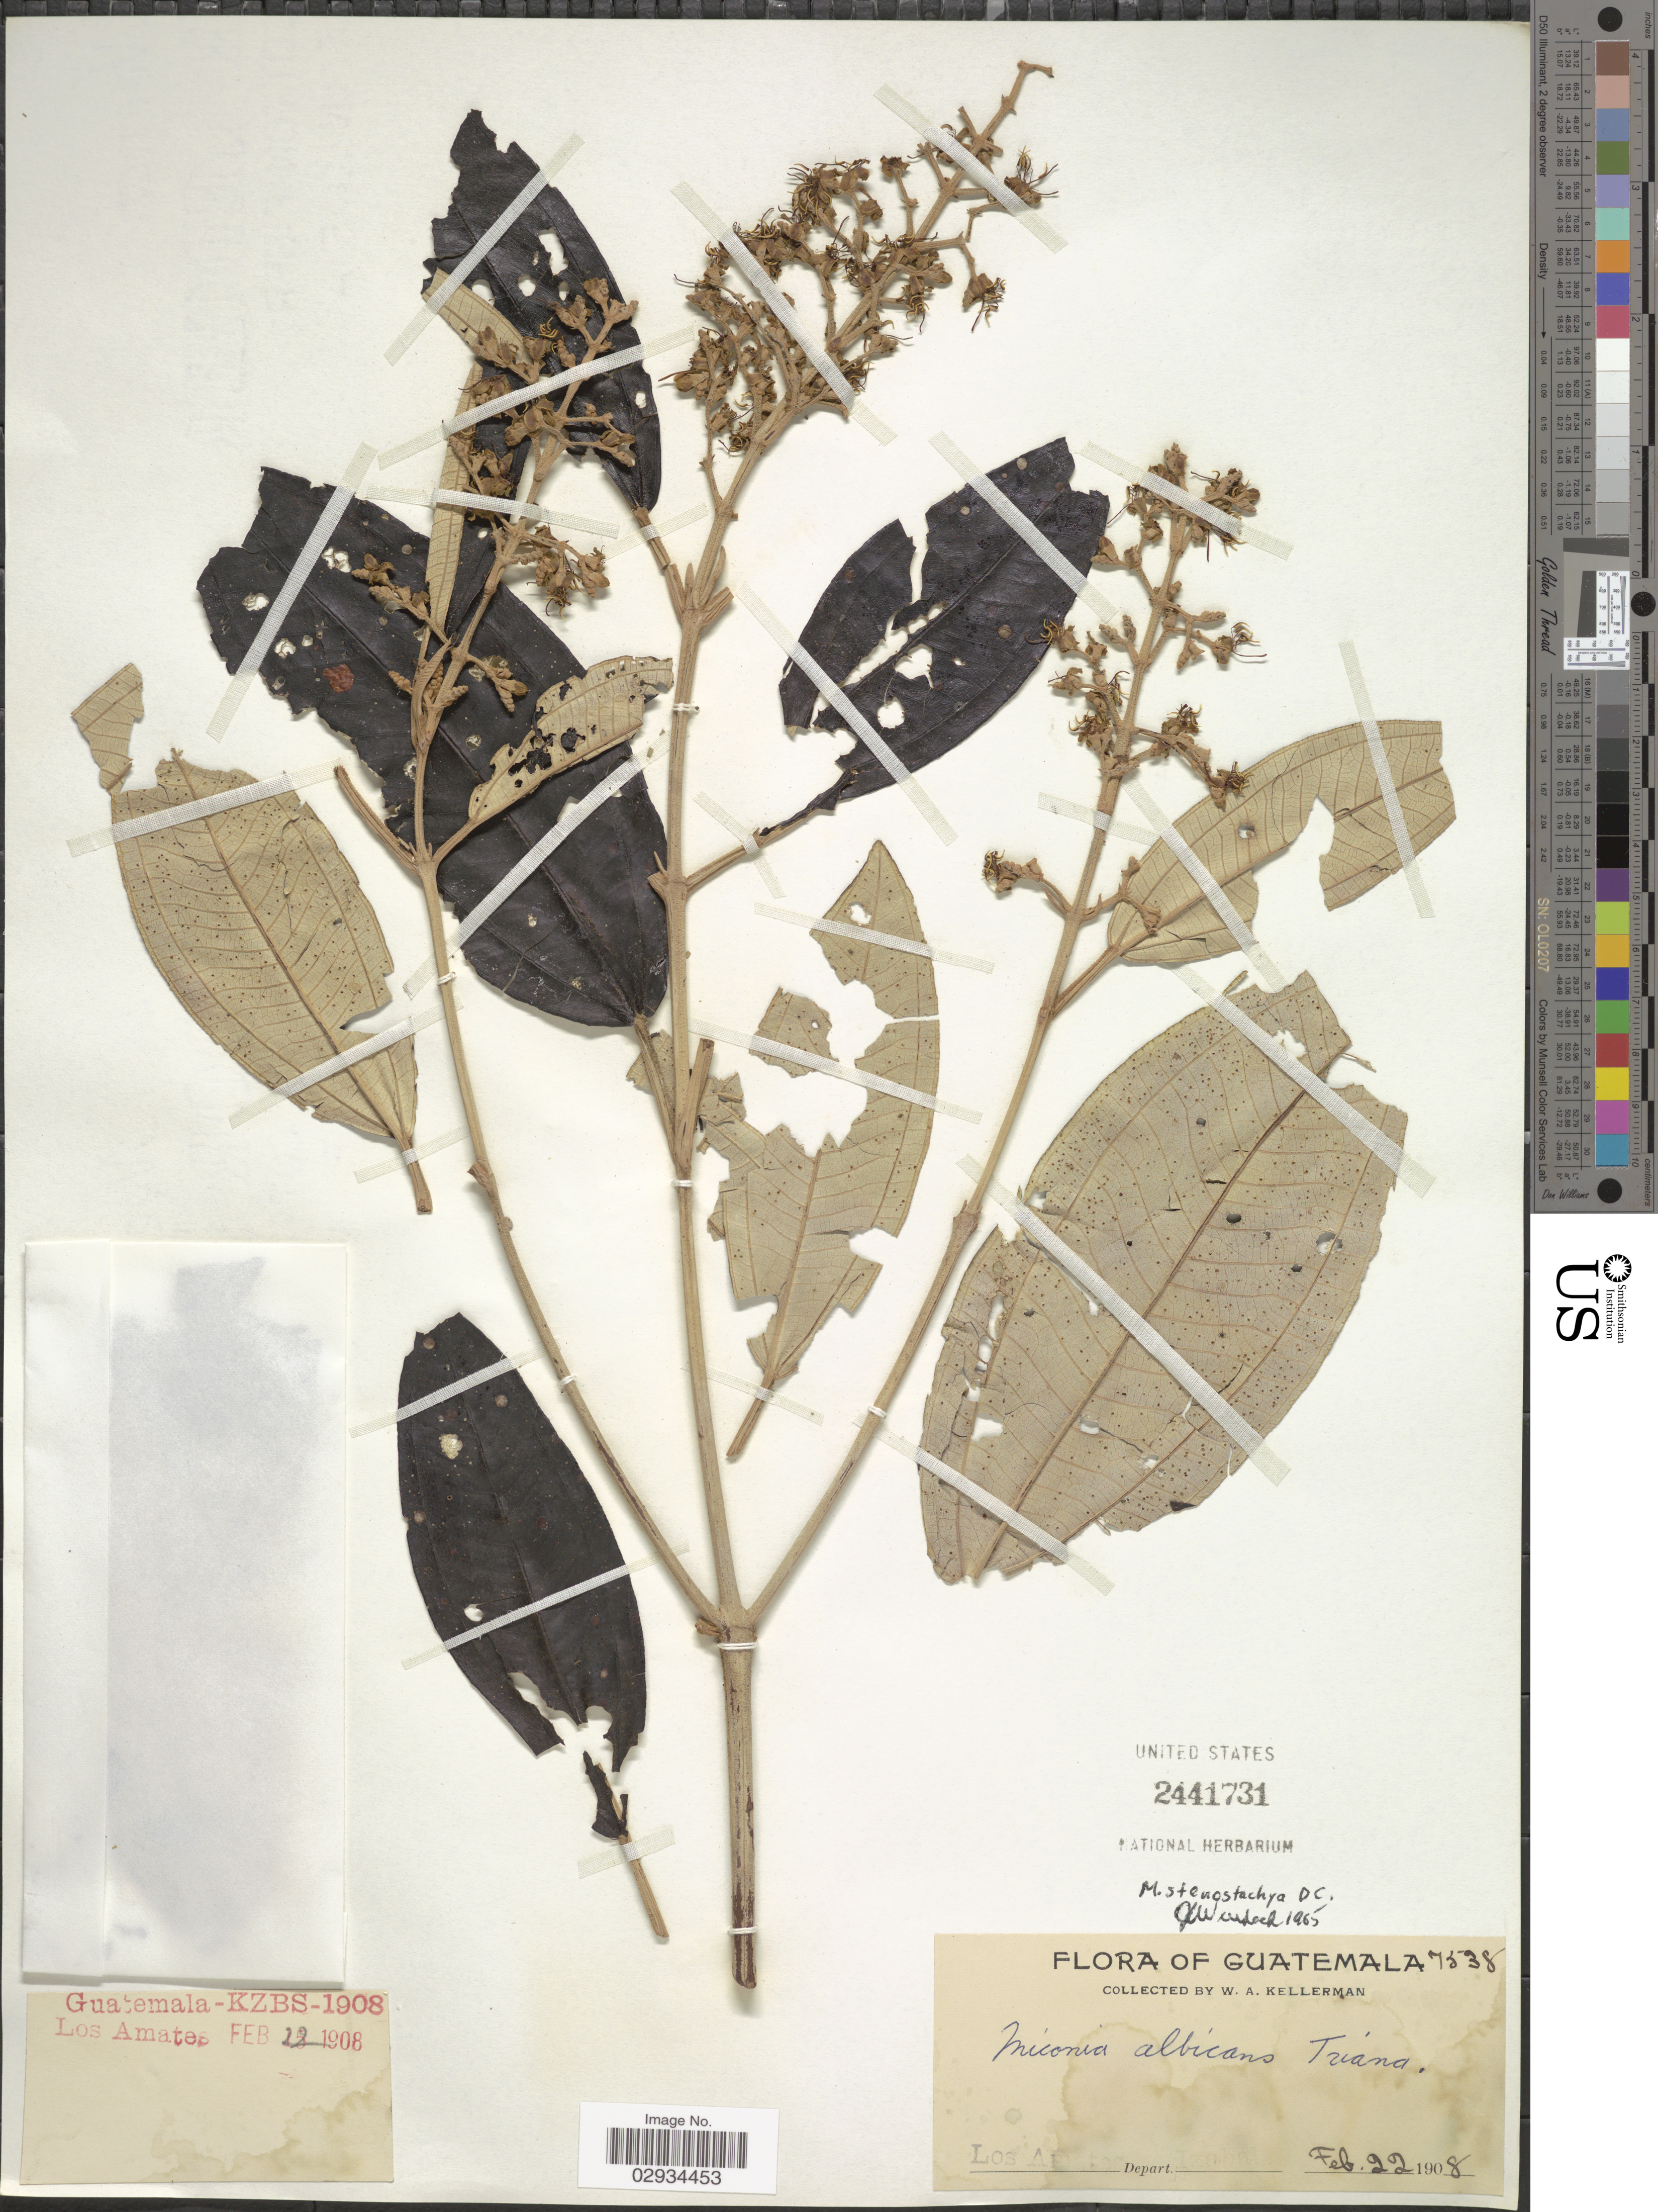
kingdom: Plantae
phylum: Tracheophyta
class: Magnoliopsida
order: Myrtales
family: Melastomataceae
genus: Miconia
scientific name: Miconia stenostachya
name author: DC.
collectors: W. Kellerman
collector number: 7538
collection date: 1908-02-22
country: Guatemala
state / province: Izabal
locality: Los Amates. Depart. Izabal.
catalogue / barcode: US 2441731